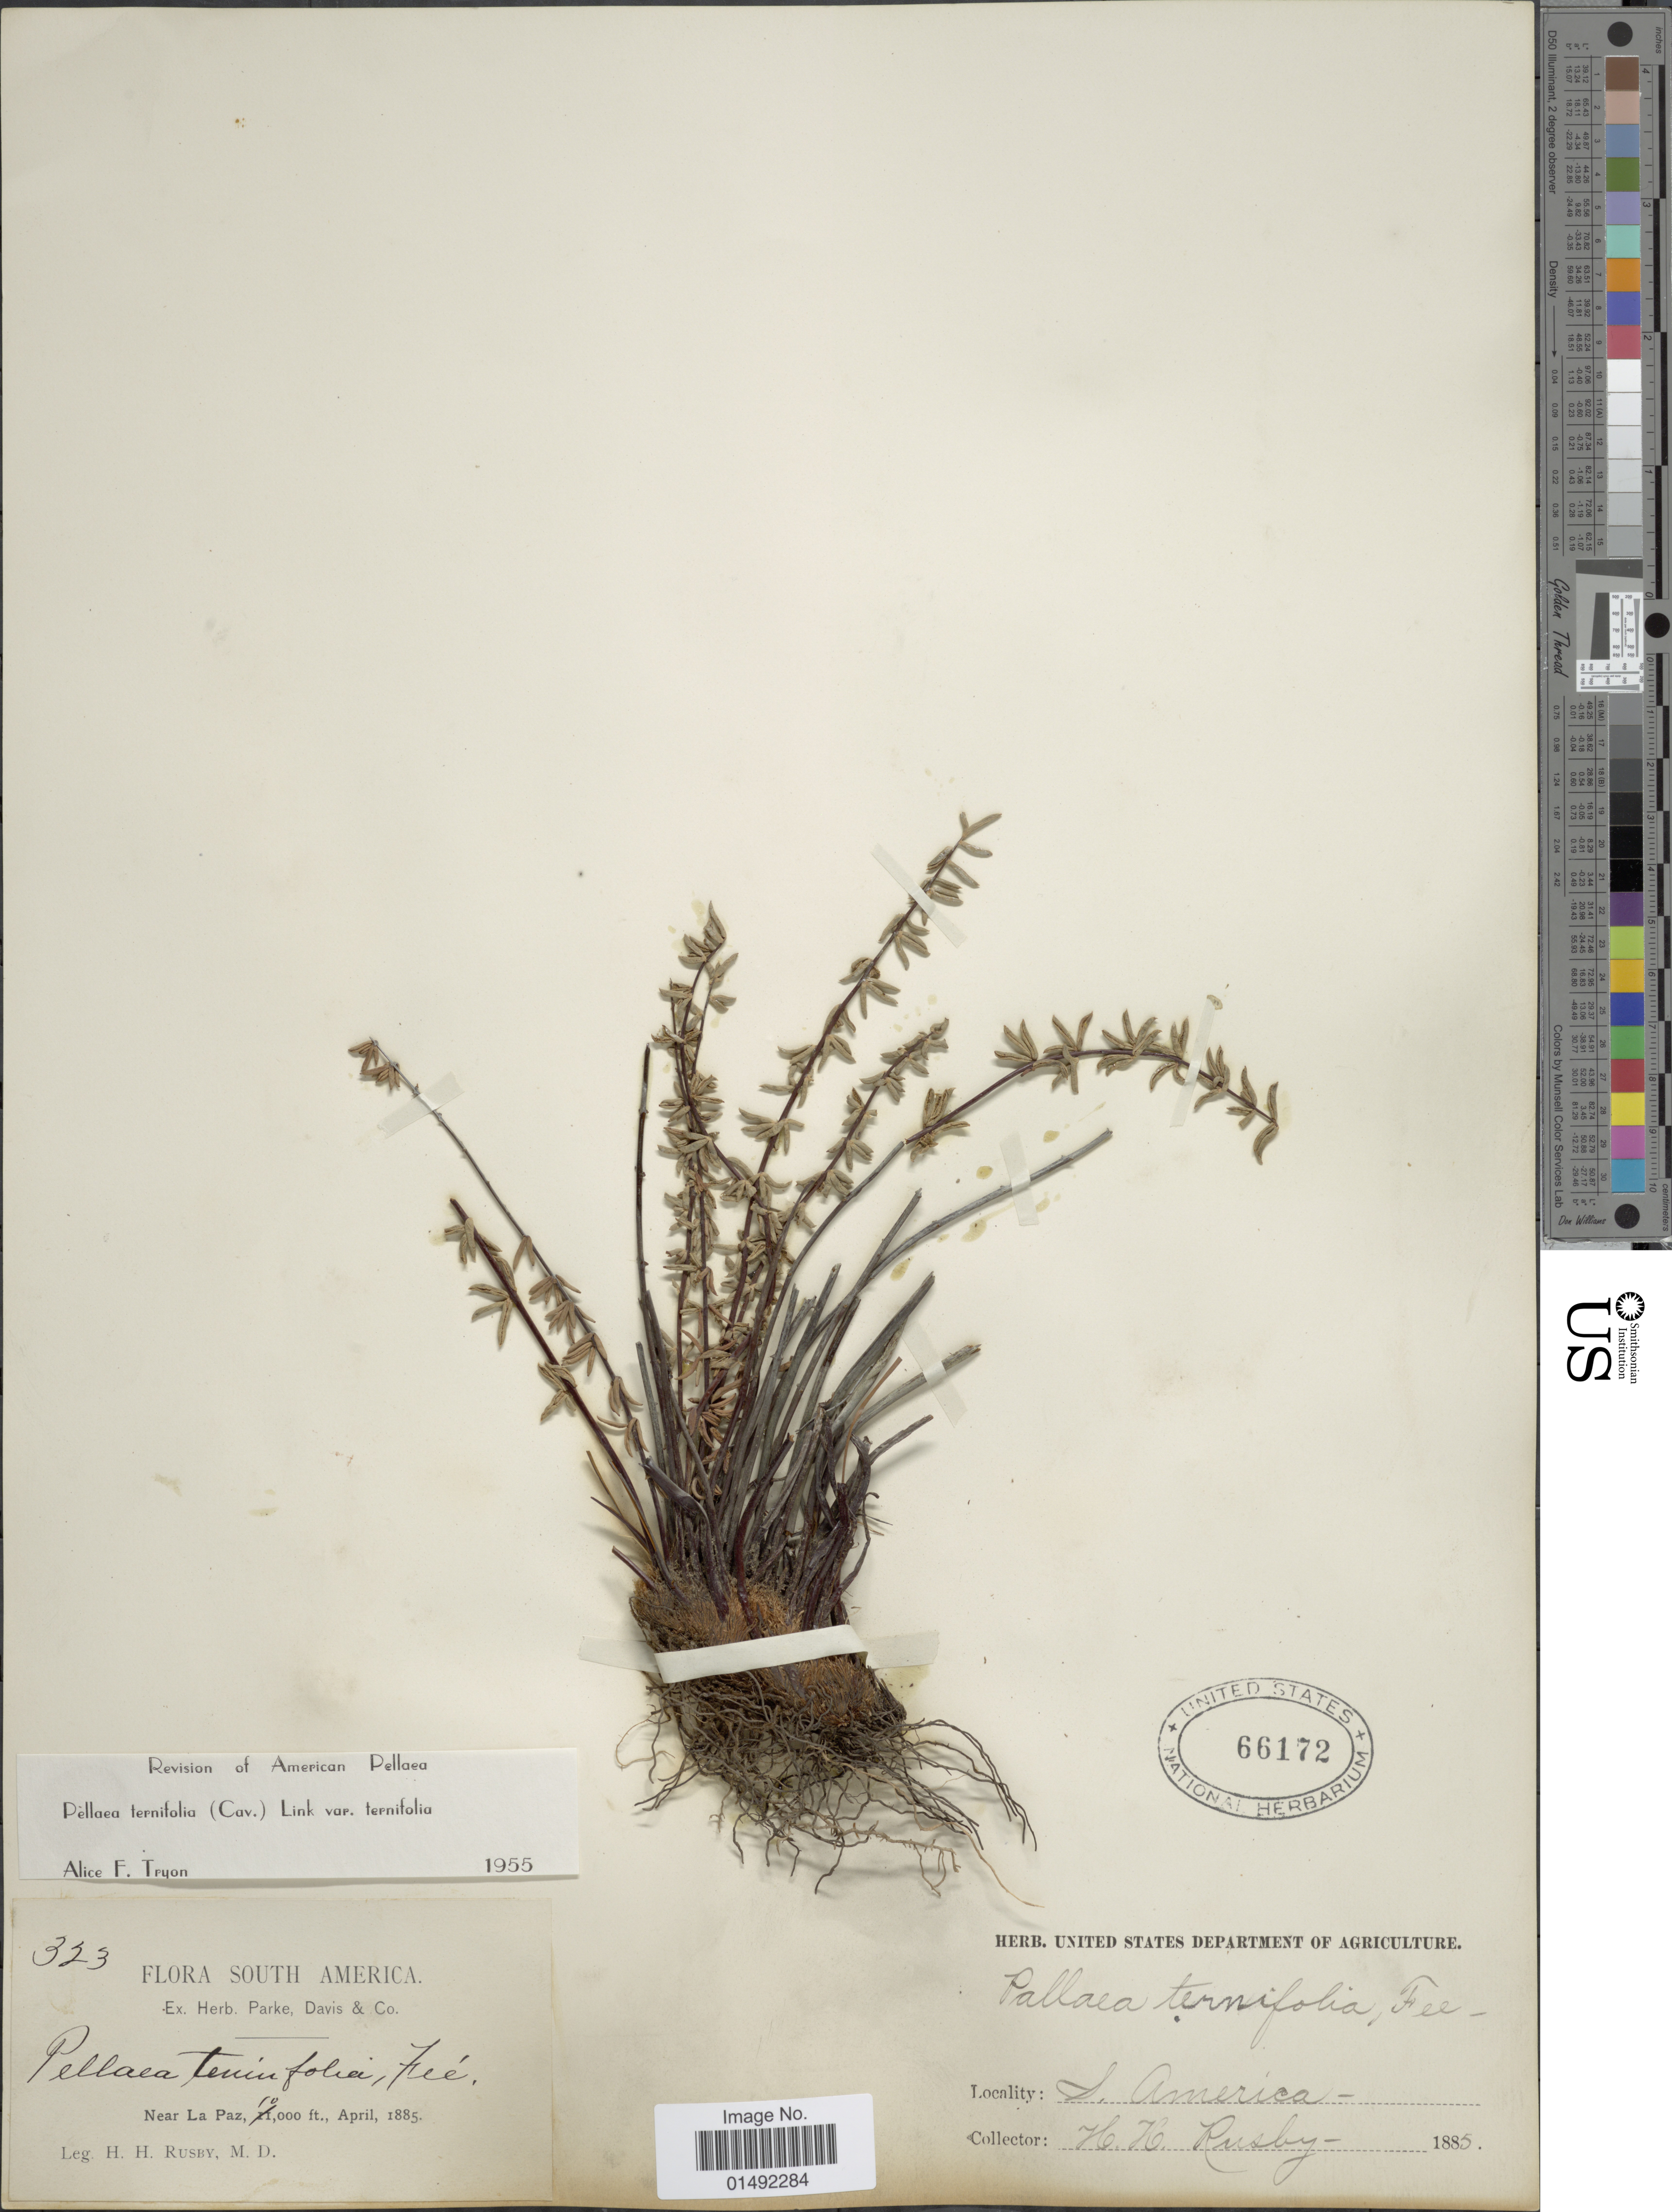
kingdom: Plantae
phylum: Tracheophyta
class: Polypodiopsida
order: Polypodiales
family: Pteridaceae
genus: Pellaea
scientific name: Pellaea ternifolia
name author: (Cav.) Link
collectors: H. H. Rusby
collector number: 323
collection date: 1885-04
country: Bolivia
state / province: La Paz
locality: Near La Paz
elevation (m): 3048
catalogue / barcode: US 66172